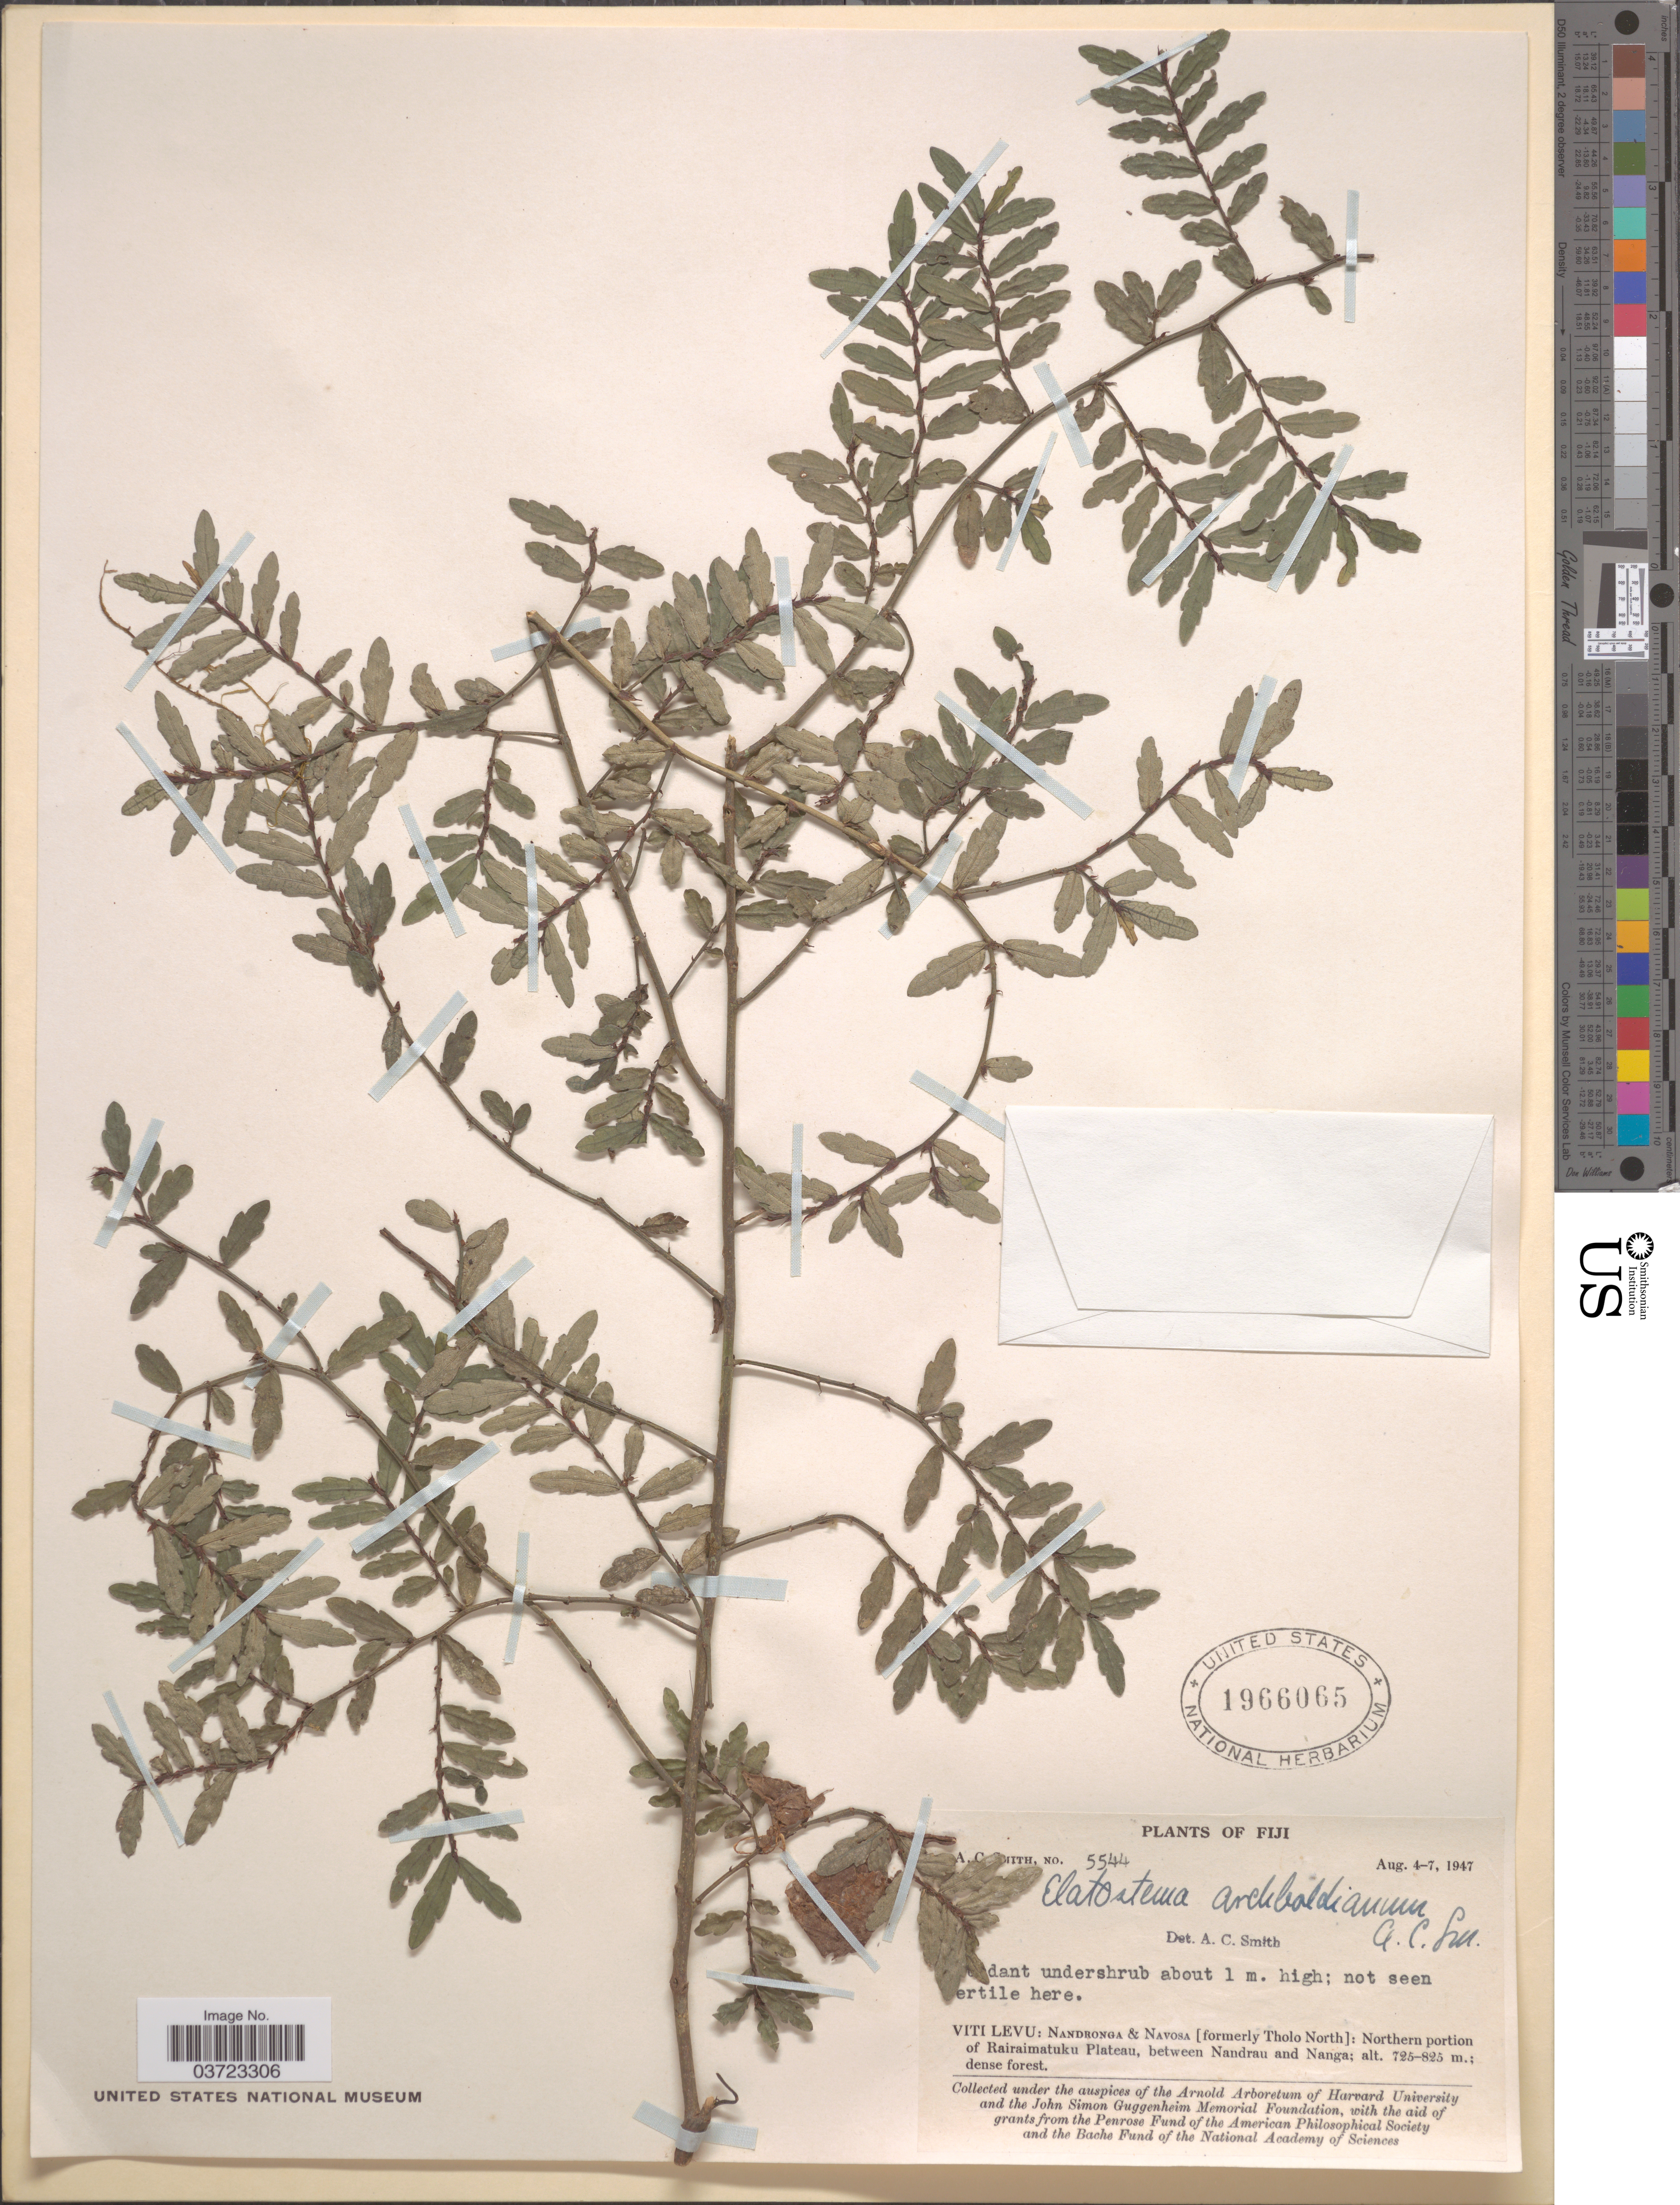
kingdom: Plantae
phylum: Tracheophyta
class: Magnoliopsida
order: Rosales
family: Urticaceae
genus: Elatostema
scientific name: Elatostema archboldianum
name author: A.C. Sm.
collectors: A. C. Smith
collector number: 5544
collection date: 1947-08-04/1947-08-07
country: Fiji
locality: Viti Levu: Nandronga & Navosa [formerly Tholo North]: Northern portion of Rairaimatuku Plateau, between Nandrau and Nanga.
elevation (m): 725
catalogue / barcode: US 1966065